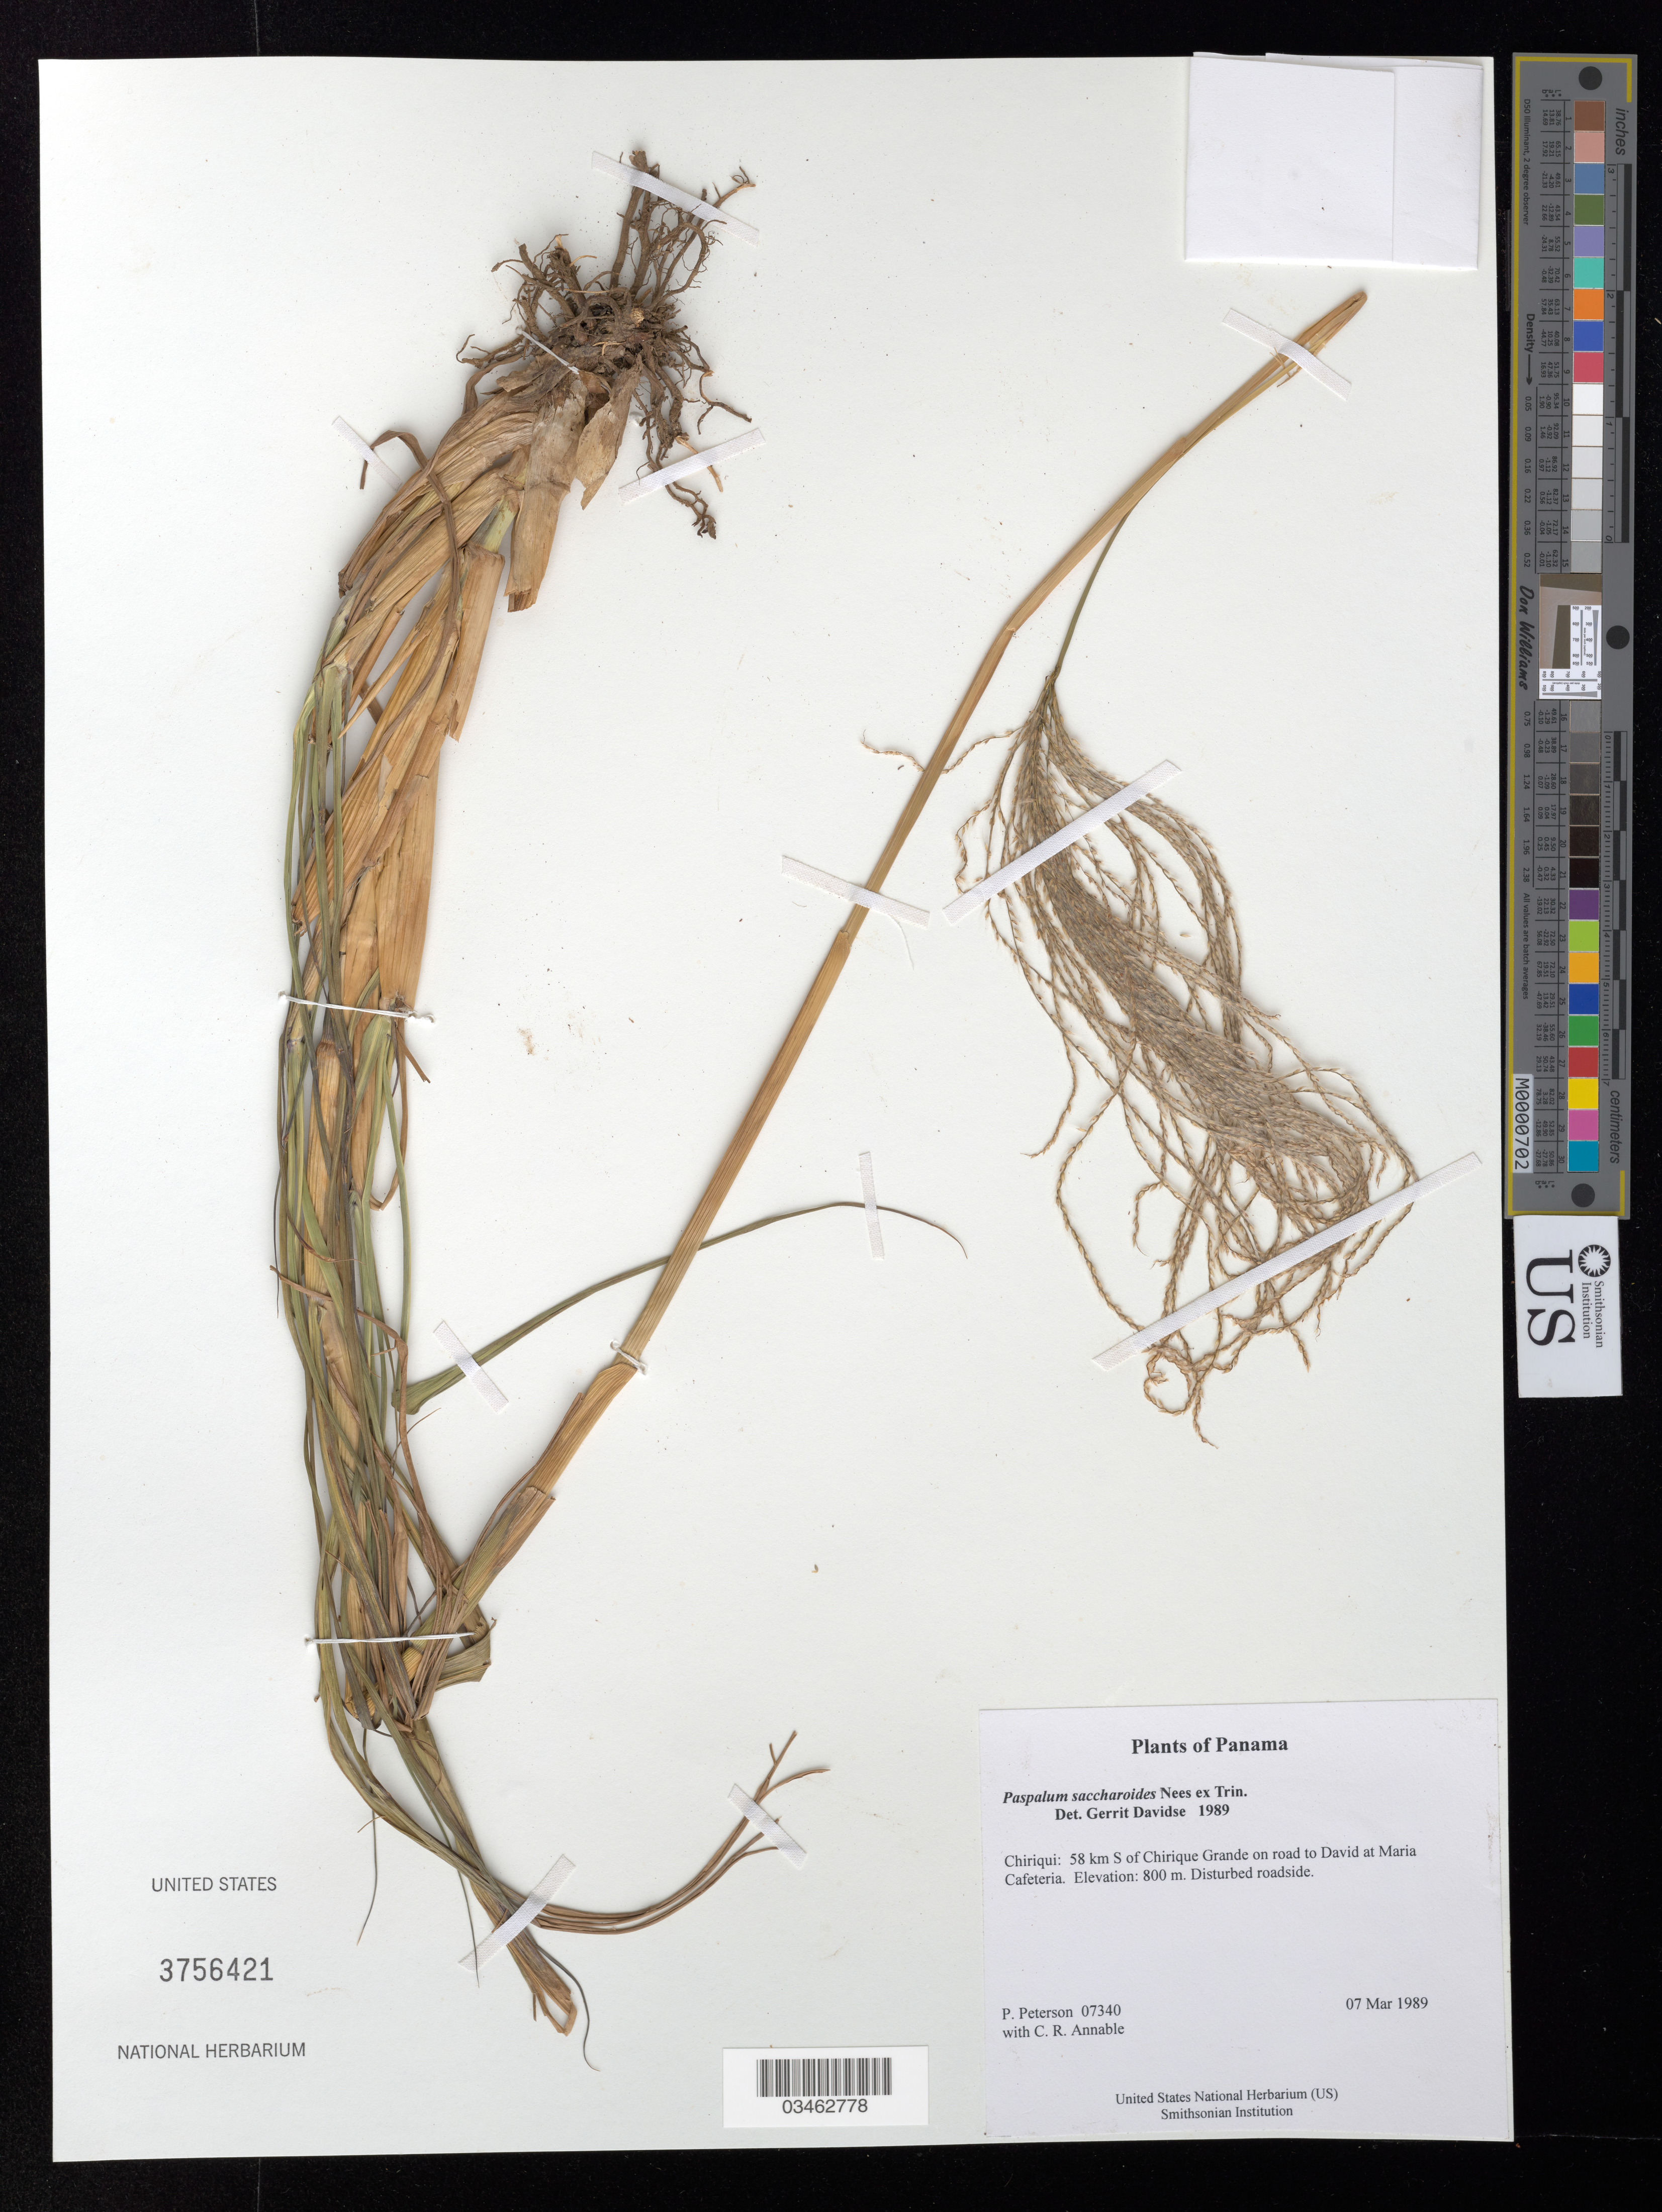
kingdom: Plantae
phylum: Tracheophyta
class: Liliopsida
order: Poales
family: Poaceae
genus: Paspalum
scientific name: Paspalum saccharoides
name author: Nees ex Trin.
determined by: Davidse, Gerrit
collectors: P. M. Peterson & C. R. Annable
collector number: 07340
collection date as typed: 07 Mar 1989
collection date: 1989-03-07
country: Panama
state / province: Chiriqui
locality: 58 km S of Chirique Grande on road to David at Maria Cafeteria.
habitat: Disturbed roadside.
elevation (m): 800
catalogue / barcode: US 3756421